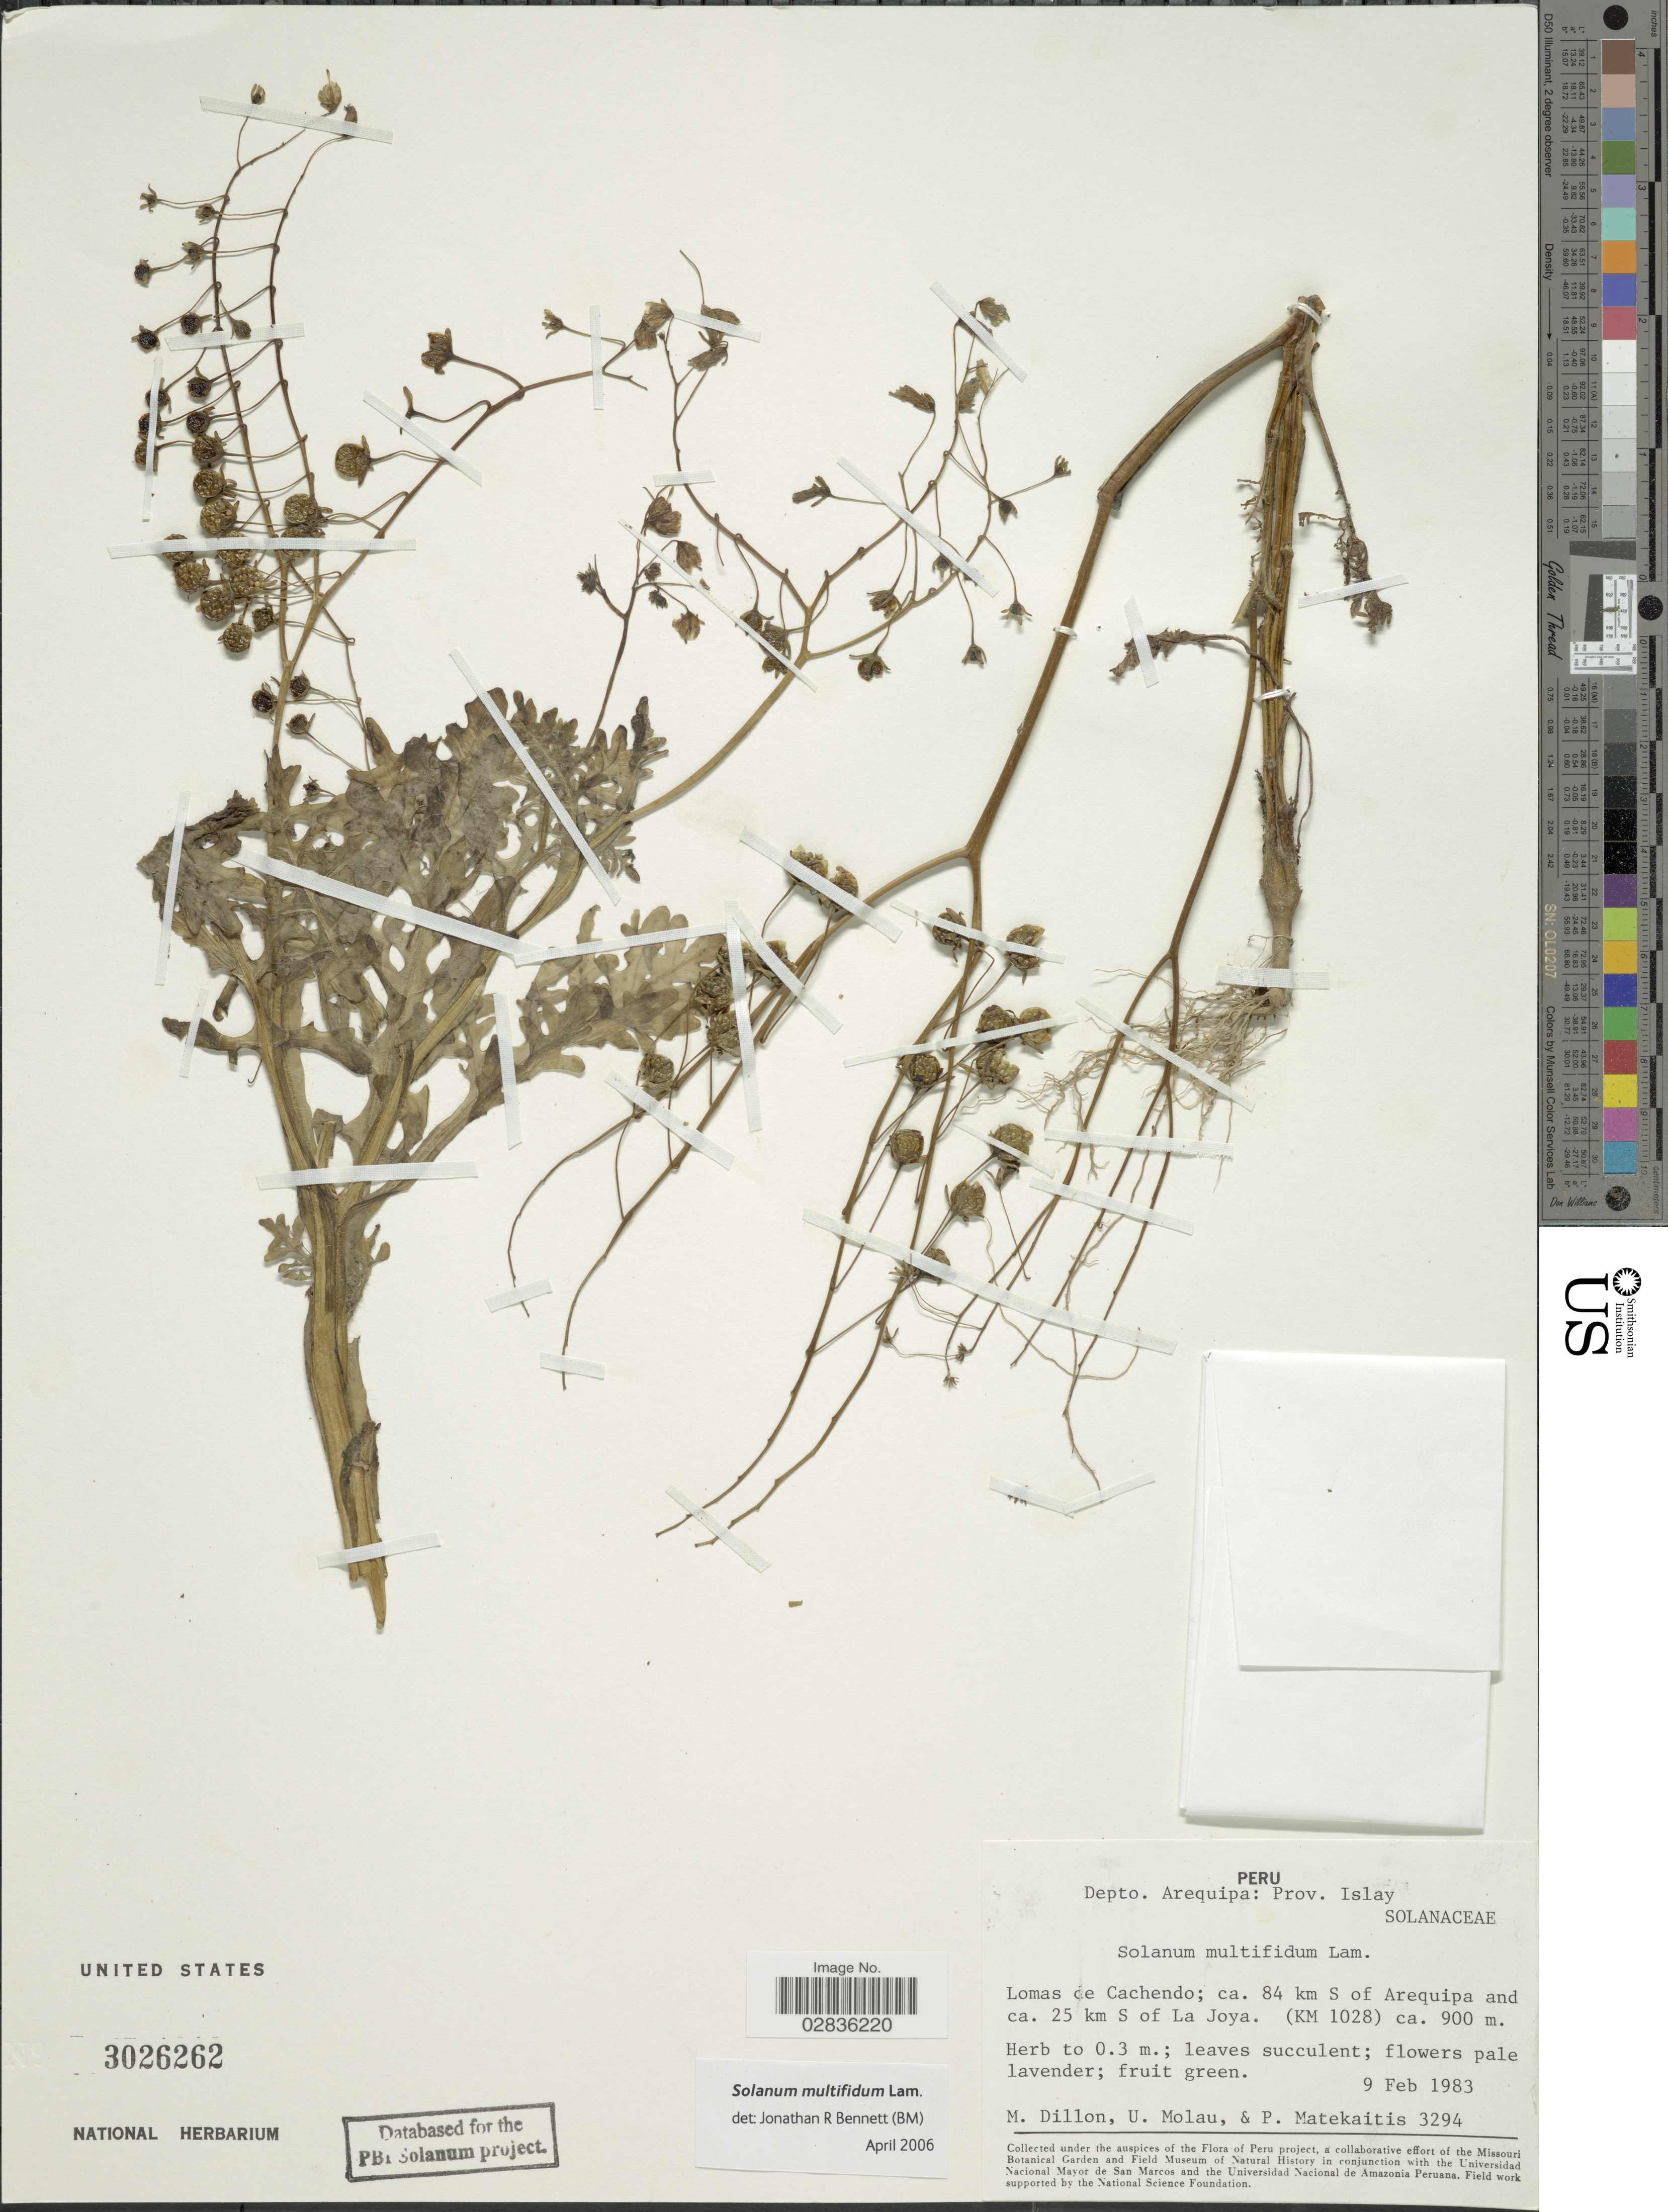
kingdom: Plantae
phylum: Tracheophyta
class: Magnoliopsida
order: Solanales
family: Solanaceae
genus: Solanum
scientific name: Solanum multifidum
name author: Lam.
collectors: M. O. Dillon, U. Molau & P. Matekaitis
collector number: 3294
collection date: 1983-02-09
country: Peru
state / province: Arequipa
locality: Depto. Arequipa: Prov. Islay. Lomas de Cachendo; ca. 84 km S of Arequipa and ca. 25 km S of La Joya. (KM 1028).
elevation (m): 900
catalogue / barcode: US 3026262